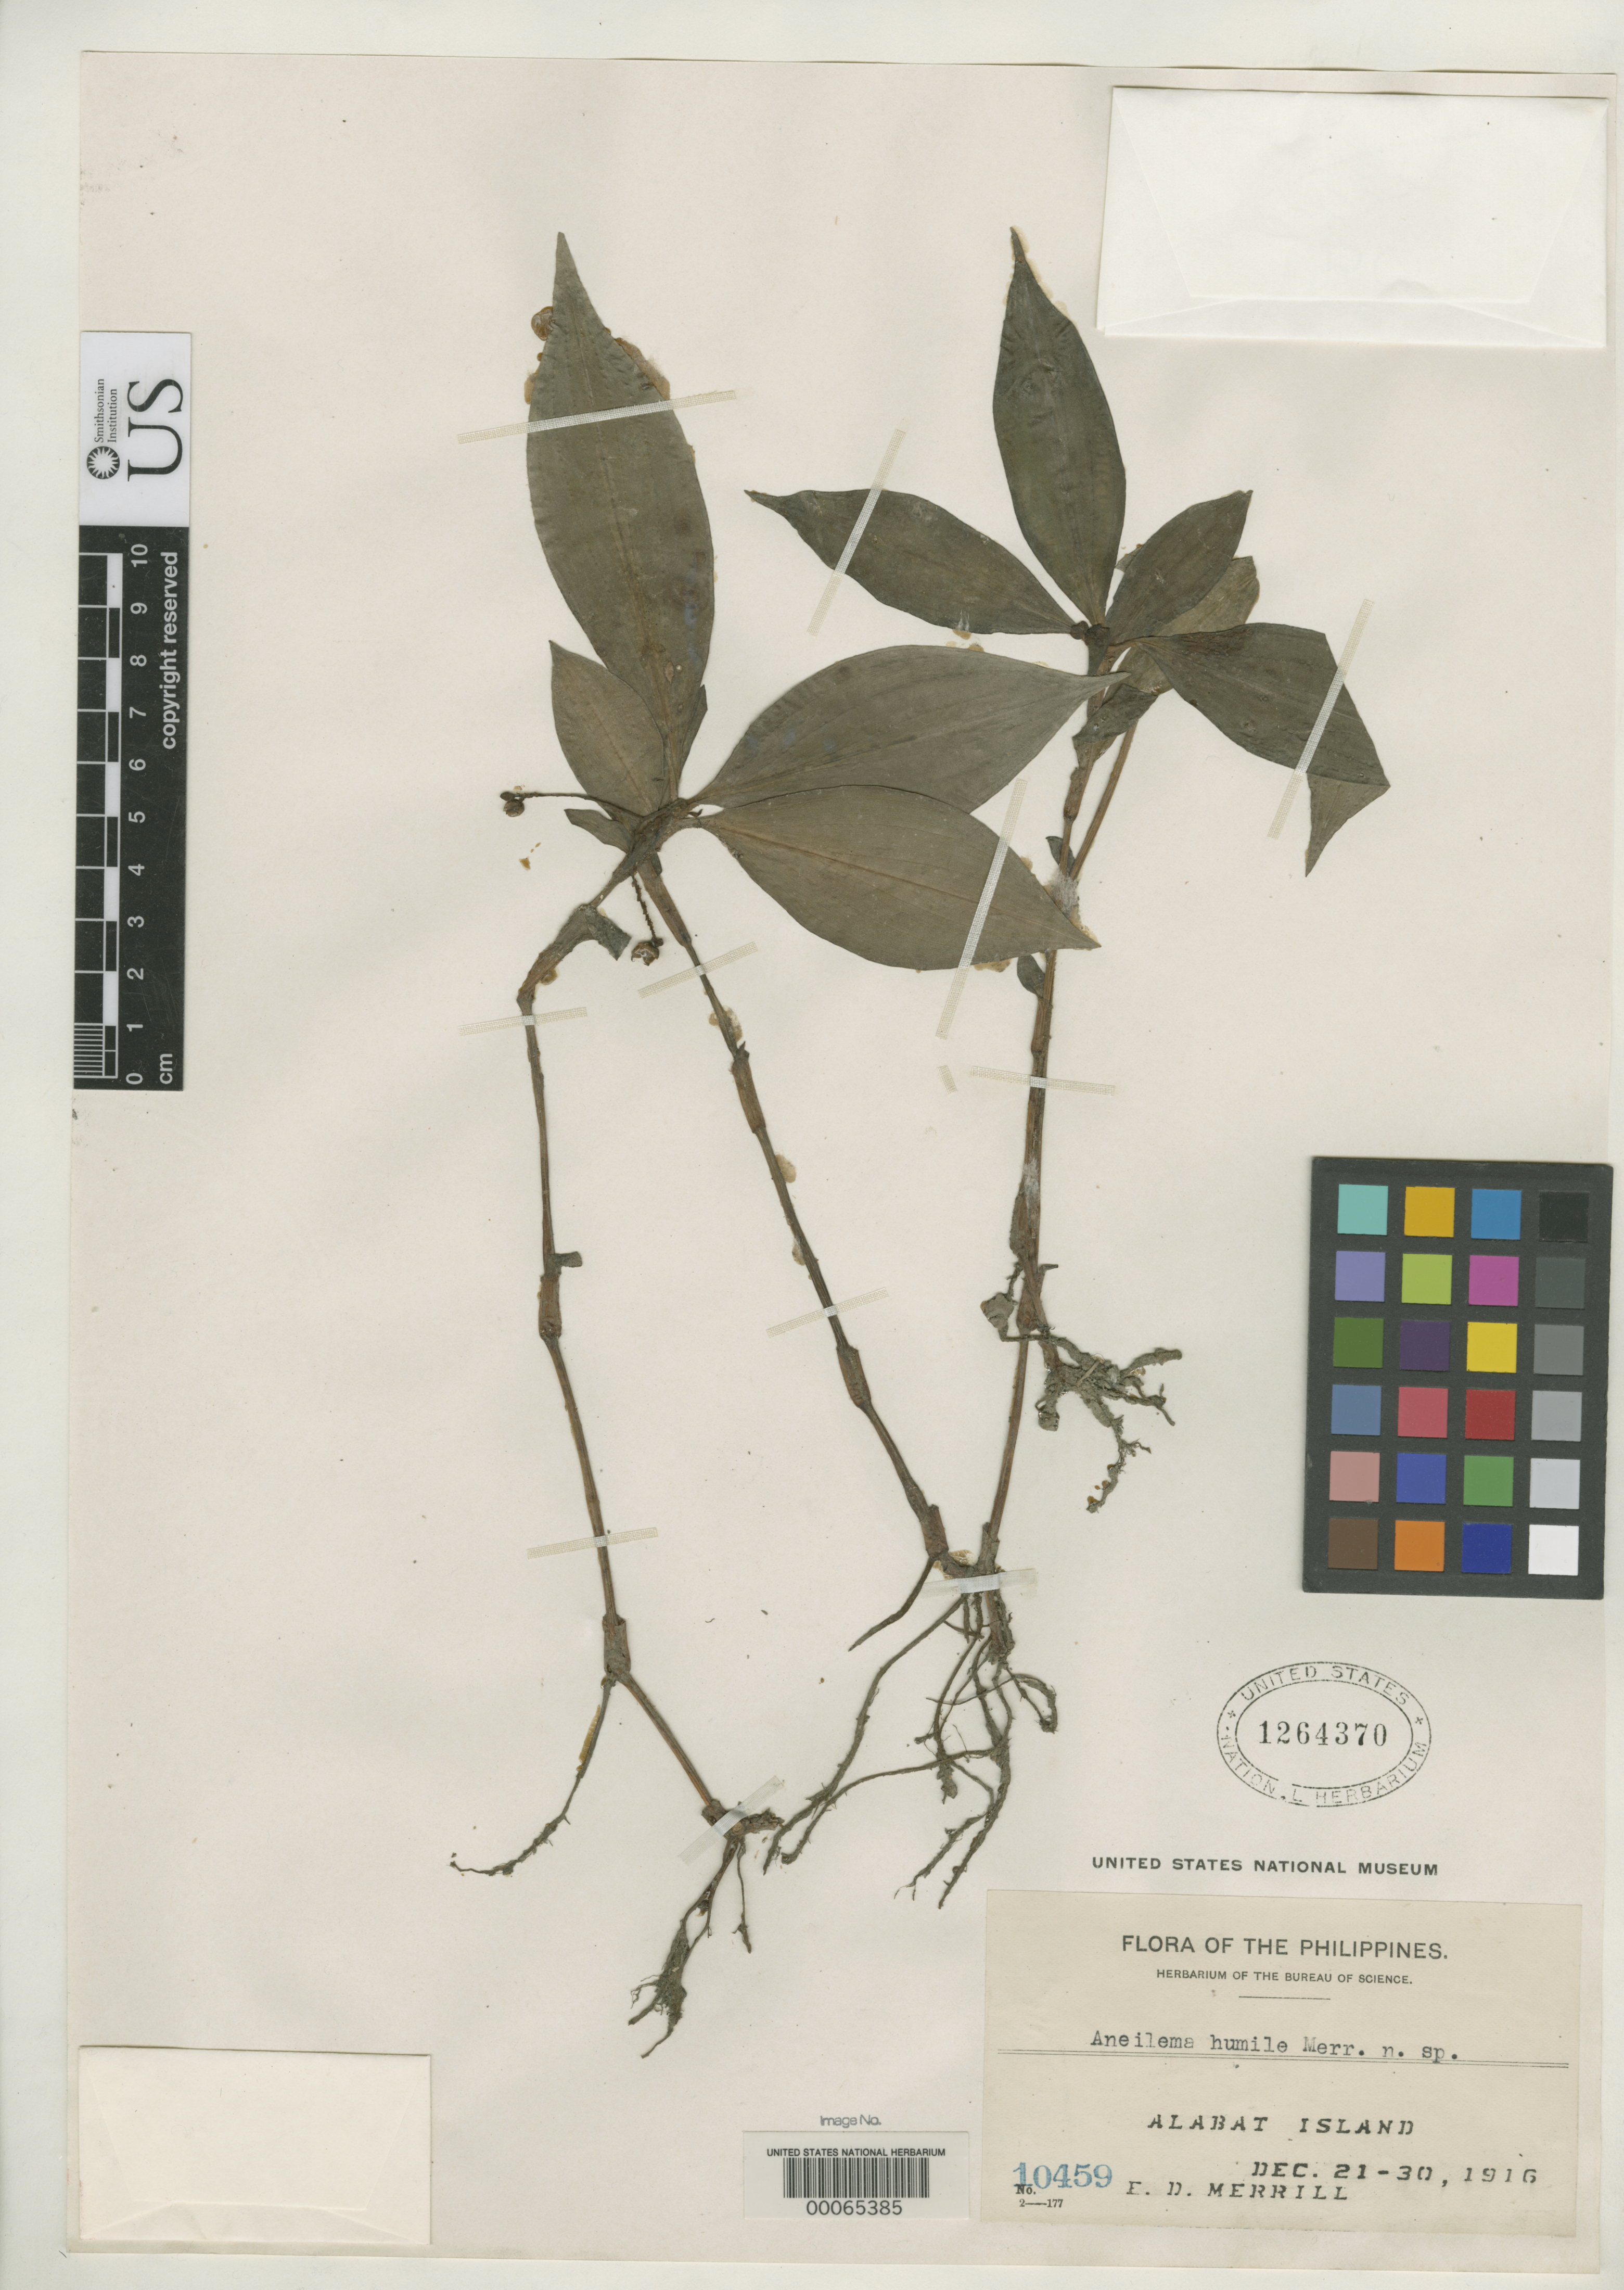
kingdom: Plantae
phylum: Tracheophyta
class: Liliopsida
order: Commelinales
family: Commelinaceae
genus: Aneilema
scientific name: Aneilema humile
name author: Merr.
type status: Type Collection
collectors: E. D. Merrill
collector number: Bur. Sci. 10459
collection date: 1916-12-21/1916-12-30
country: Philippines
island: Alabat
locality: Alabat Island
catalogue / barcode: US 1264370